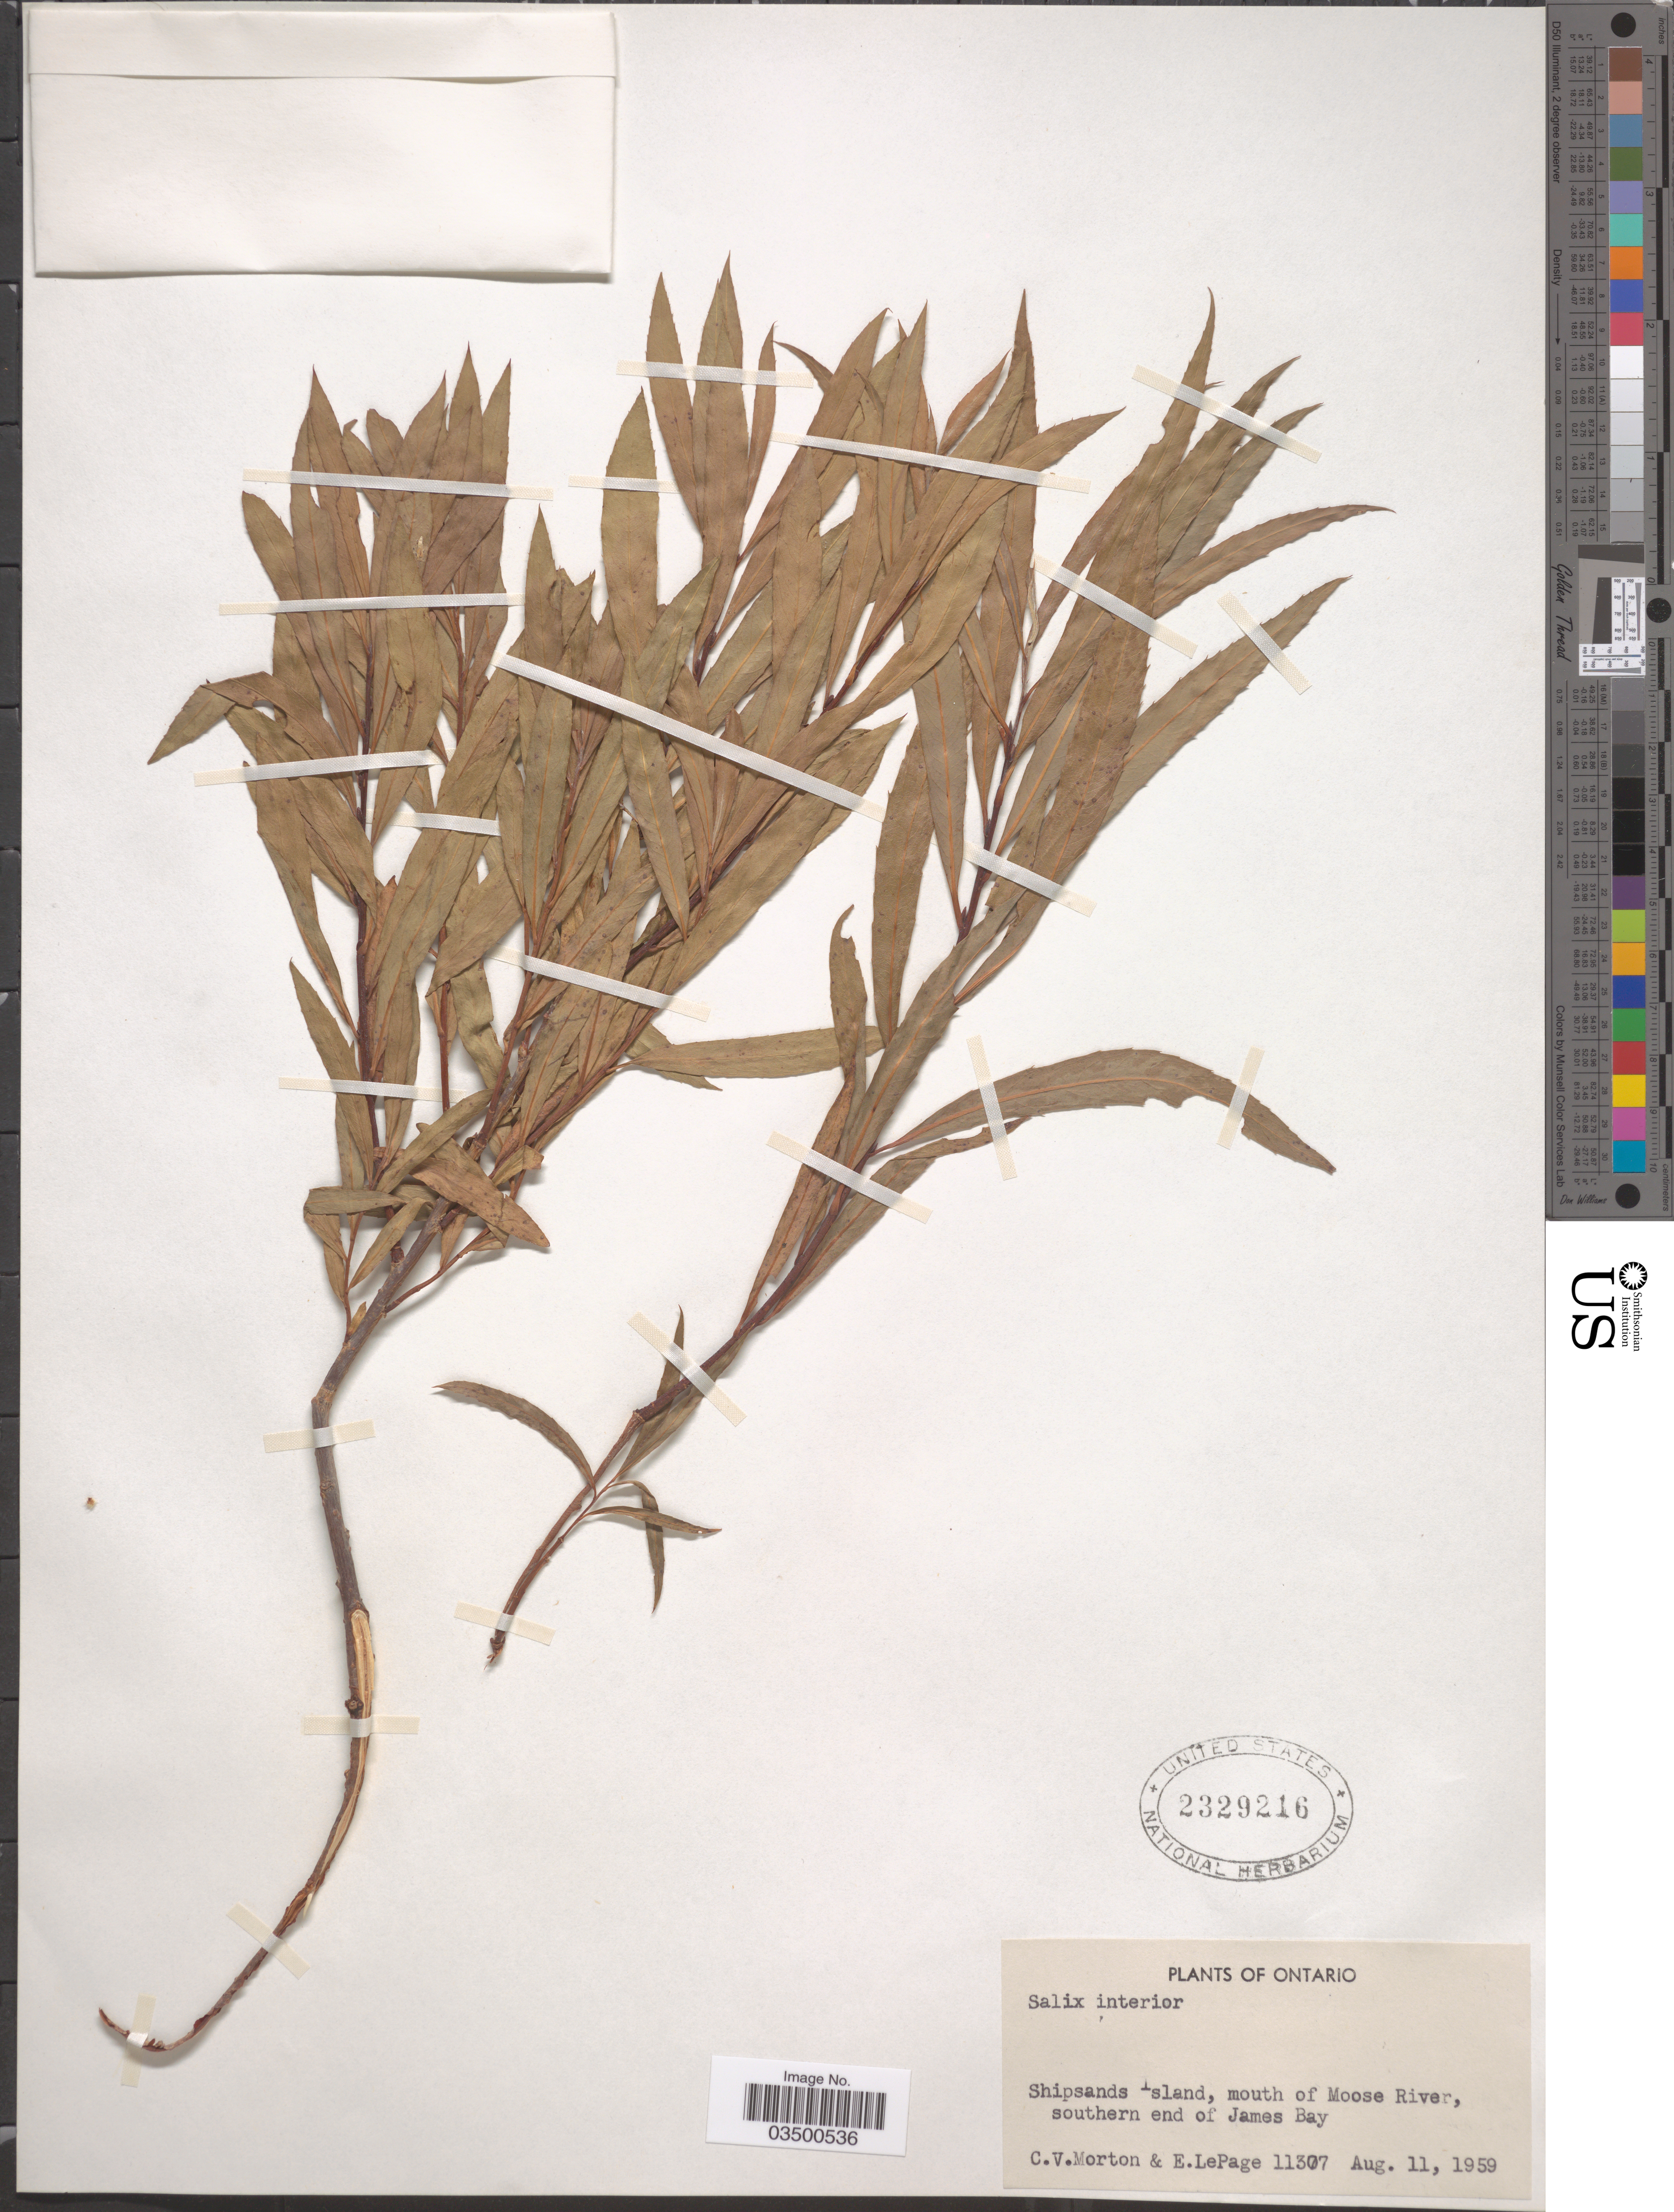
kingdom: Plantae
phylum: Tracheophyta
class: Magnoliopsida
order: Malpighiales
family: Salicaceae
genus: Salix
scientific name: Salix interior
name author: Rowlee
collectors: C. V. Morton & E. Lepage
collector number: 11307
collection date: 1959-08-11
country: Canada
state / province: Ontario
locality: Shipsands Island, mouth of Moose River, southern end of James Bay.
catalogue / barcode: US 2329216